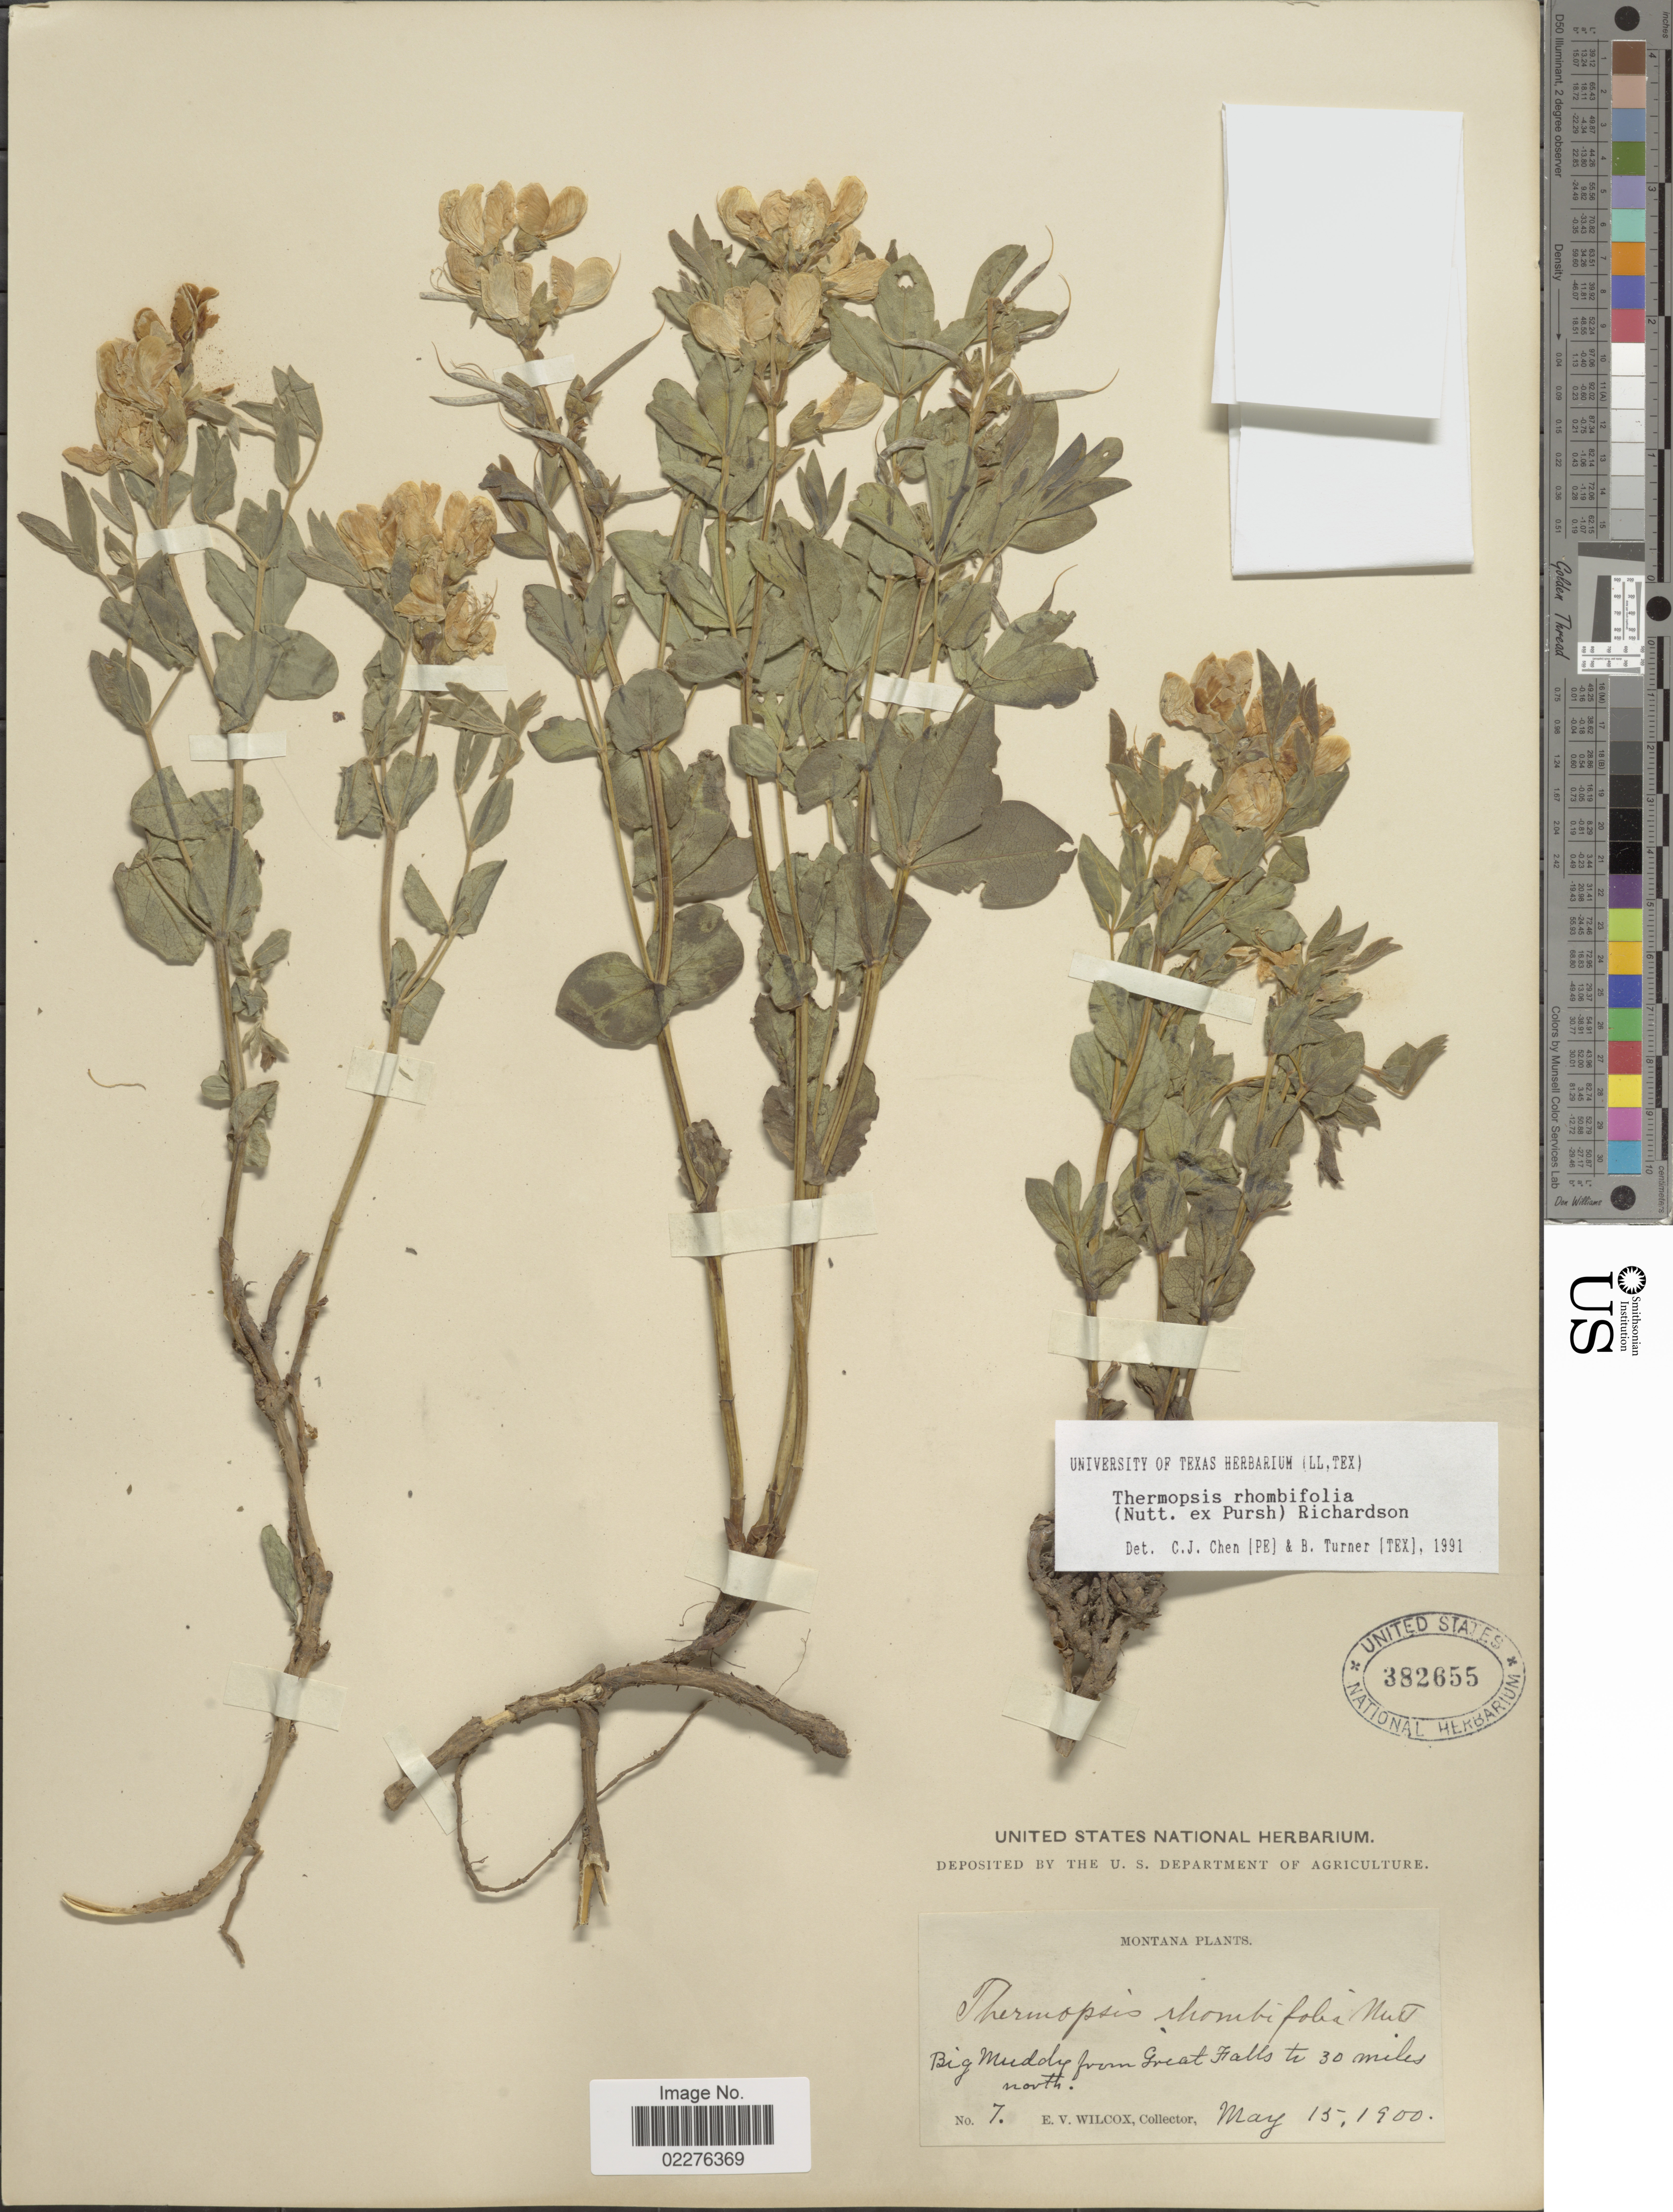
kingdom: Plantae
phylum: Tracheophyta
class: Magnoliopsida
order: Fabales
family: Fabaceae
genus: Thermopsis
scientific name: Thermopsis rhombifolia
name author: Richardson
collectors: E. V. Wilcox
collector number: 7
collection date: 1900-05-15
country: United States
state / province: Montana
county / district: Cascade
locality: Big Muddy from Great Falls to 30 miles north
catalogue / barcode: US 382655